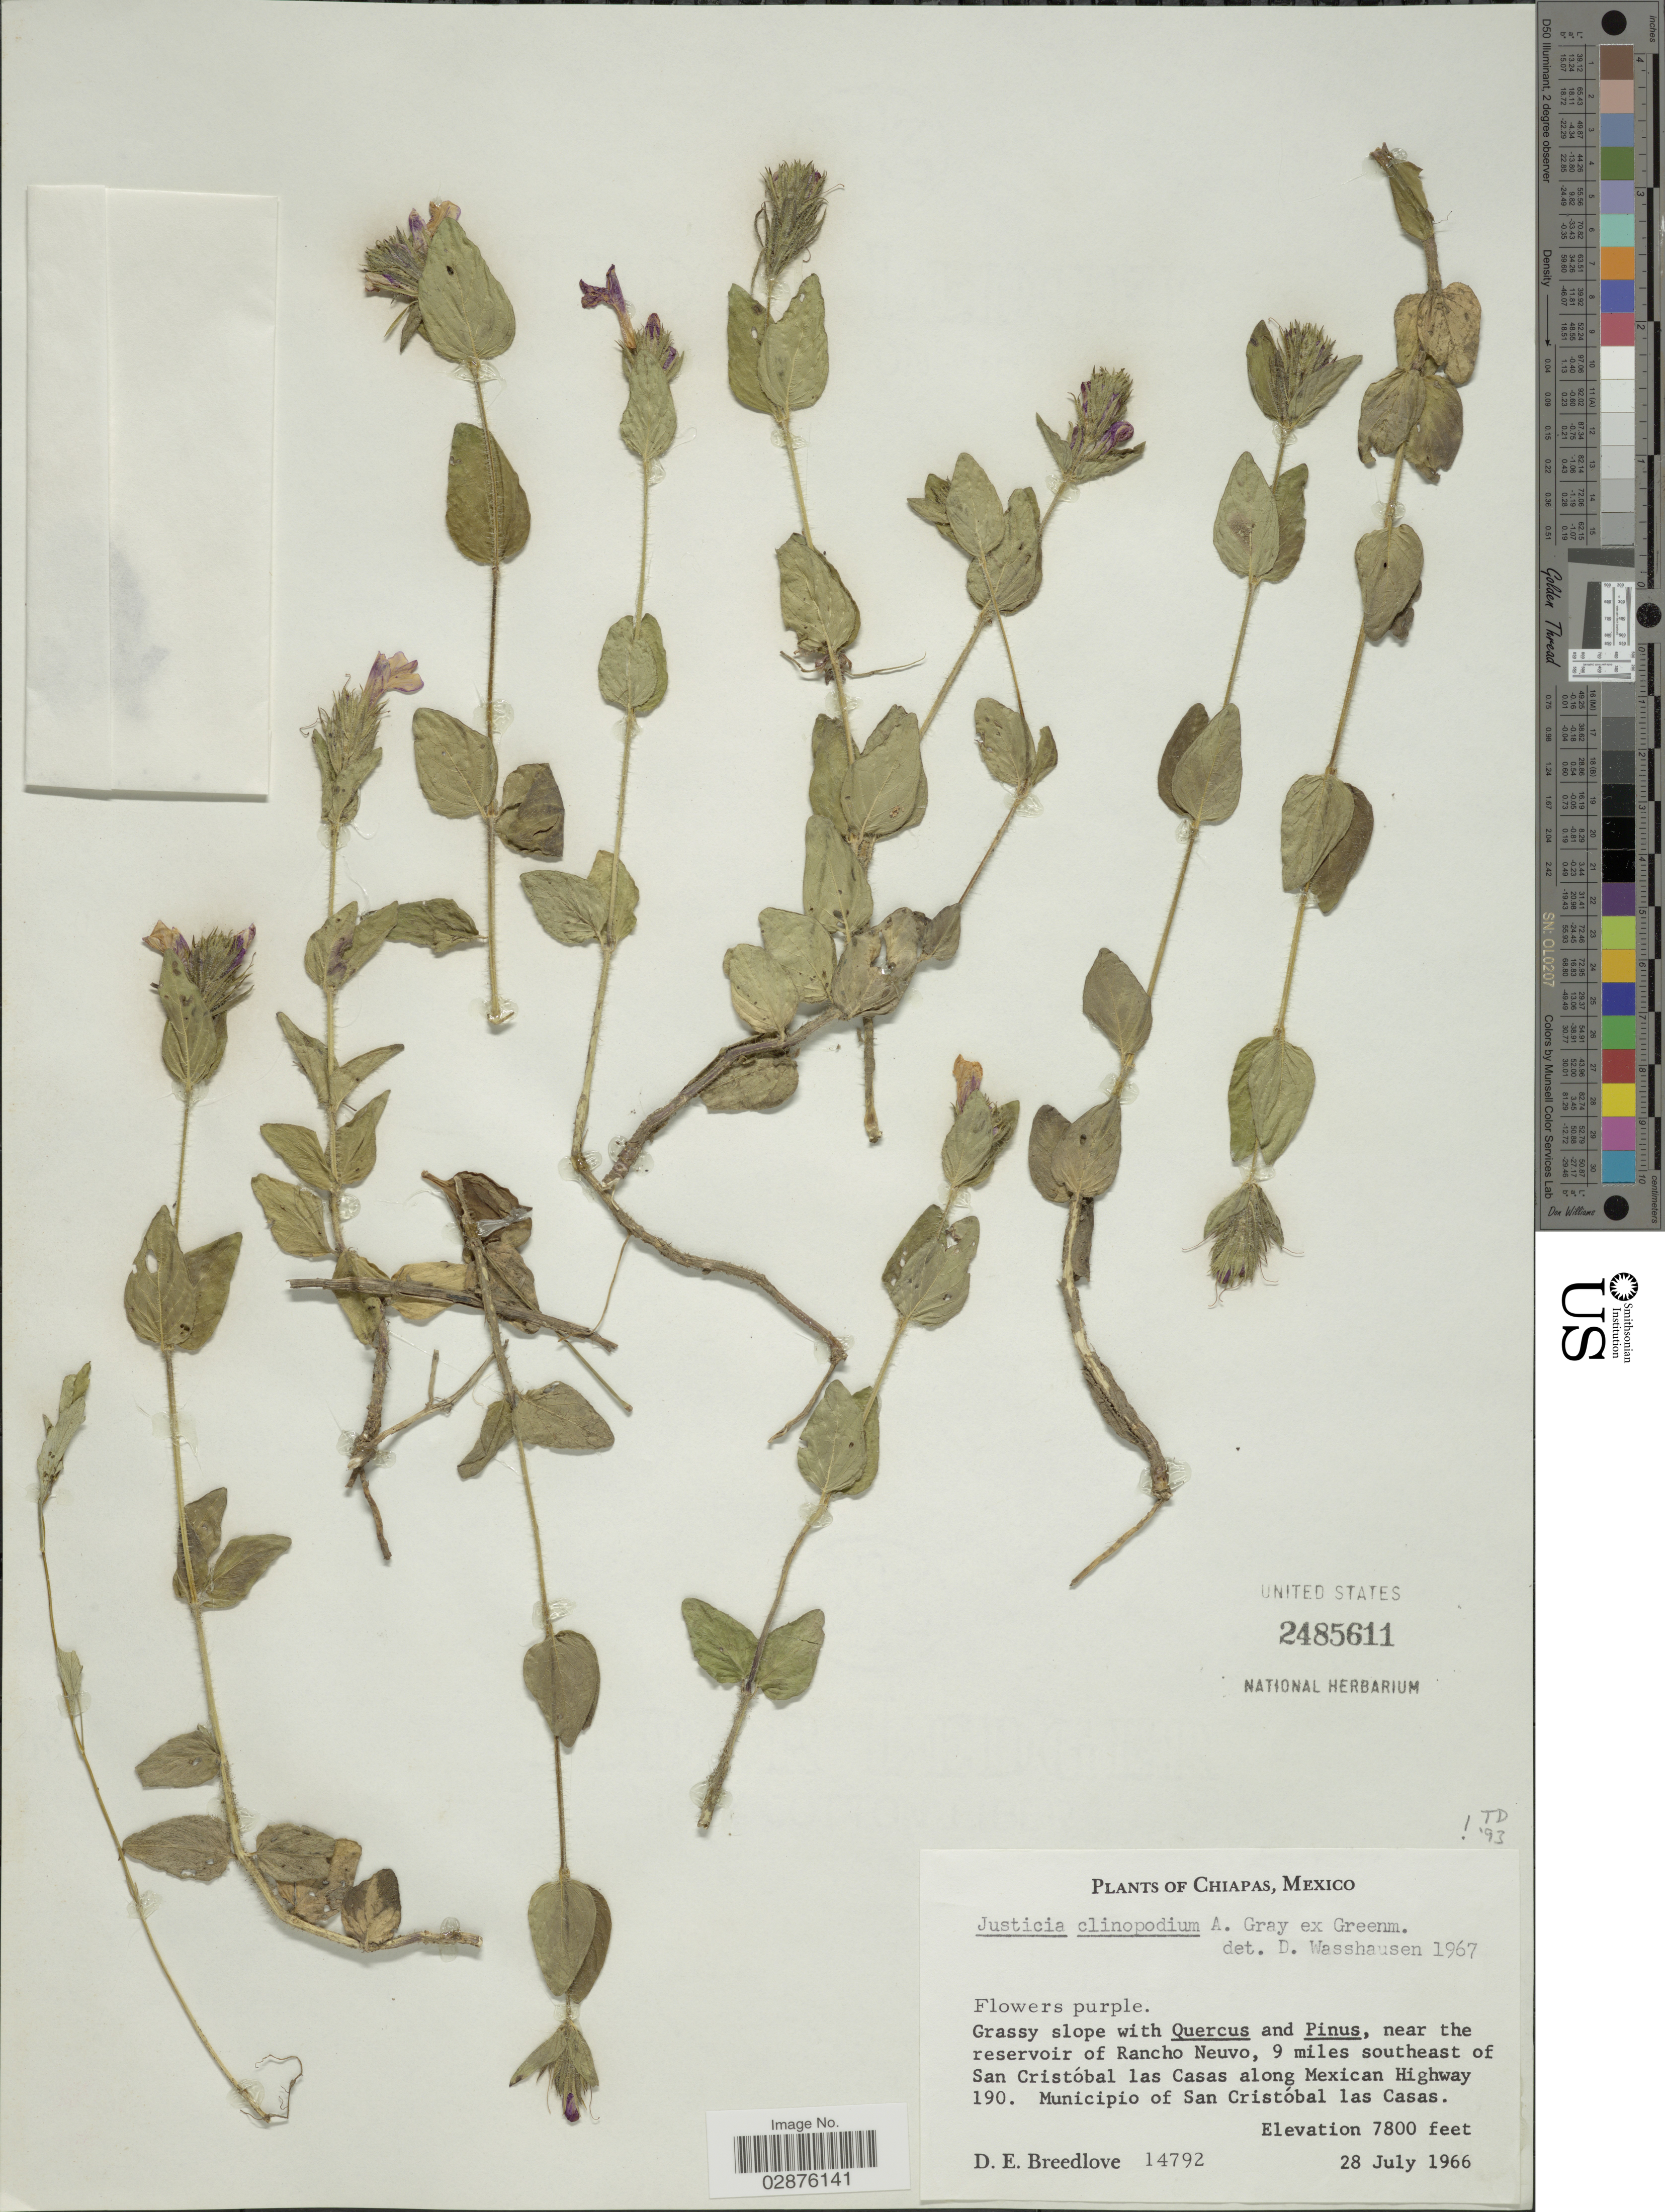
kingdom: Plantae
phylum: Tracheophyta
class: Magnoliopsida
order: Lamiales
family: Acanthaceae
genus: Justicia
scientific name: Justicia clinopodium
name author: A. Gray ex Greenm.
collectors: D. E. Breedlove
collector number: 14792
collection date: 1966-07-28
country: Mexico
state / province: Chiapas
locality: Near the reservoir of Rancho Neuvo, 9 miles southeast of San Cristóbal las Casas along Mexican Highway, Municipio of San Cristóbal las Casas.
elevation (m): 2377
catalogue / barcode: US 2485611